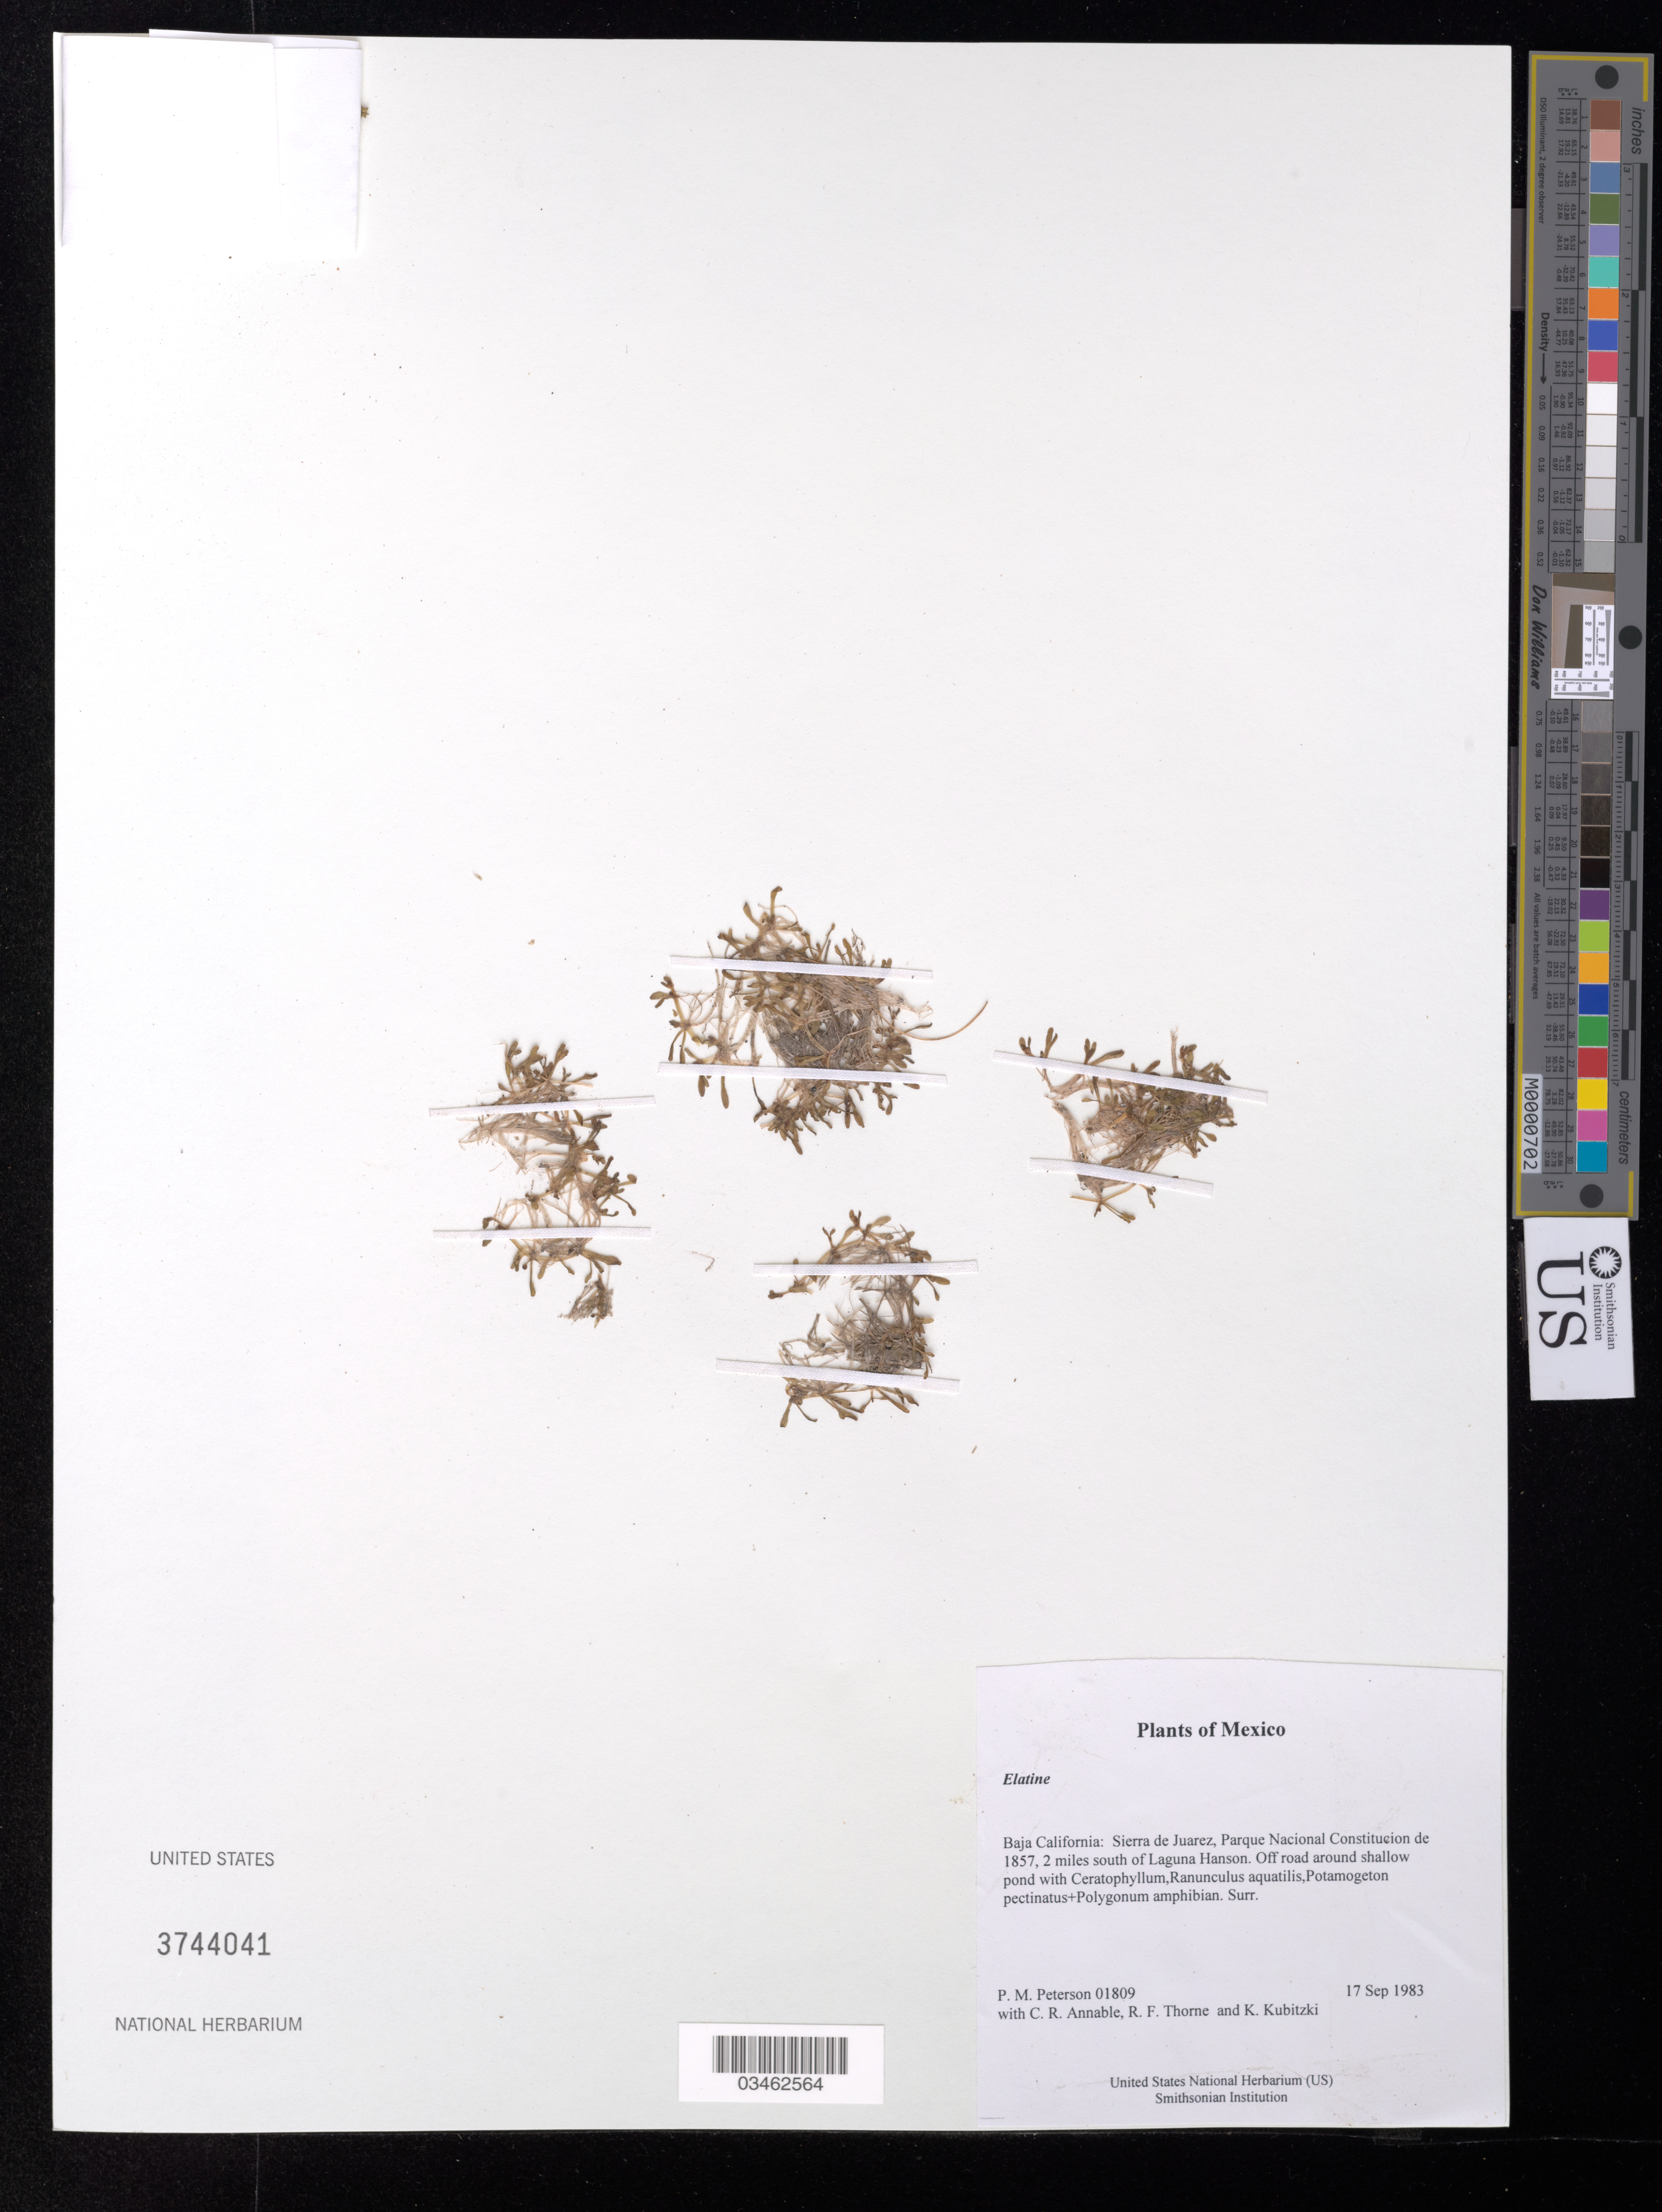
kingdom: Plantae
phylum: Tracheophyta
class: Magnoliopsida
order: Malpighiales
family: Elatinaceae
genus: Elatine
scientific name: Elatine sp.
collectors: P. M. Peterson, C. R. Annable, R. F. Thorne & K. Kubitzki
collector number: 01809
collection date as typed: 17 Sep 1983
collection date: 1983-09-17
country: Mexico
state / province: Baja California Norte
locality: Sierra de Juarez, Parque Nacional Constitucion de 1857, 2 miles south of Laguna Hanson.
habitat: Off road around shallow pond with Ceratophyllum,Ranunculus aquatilis,Potamogeton pectinatus+Polygonum amphibian. Surr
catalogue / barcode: US 3744041